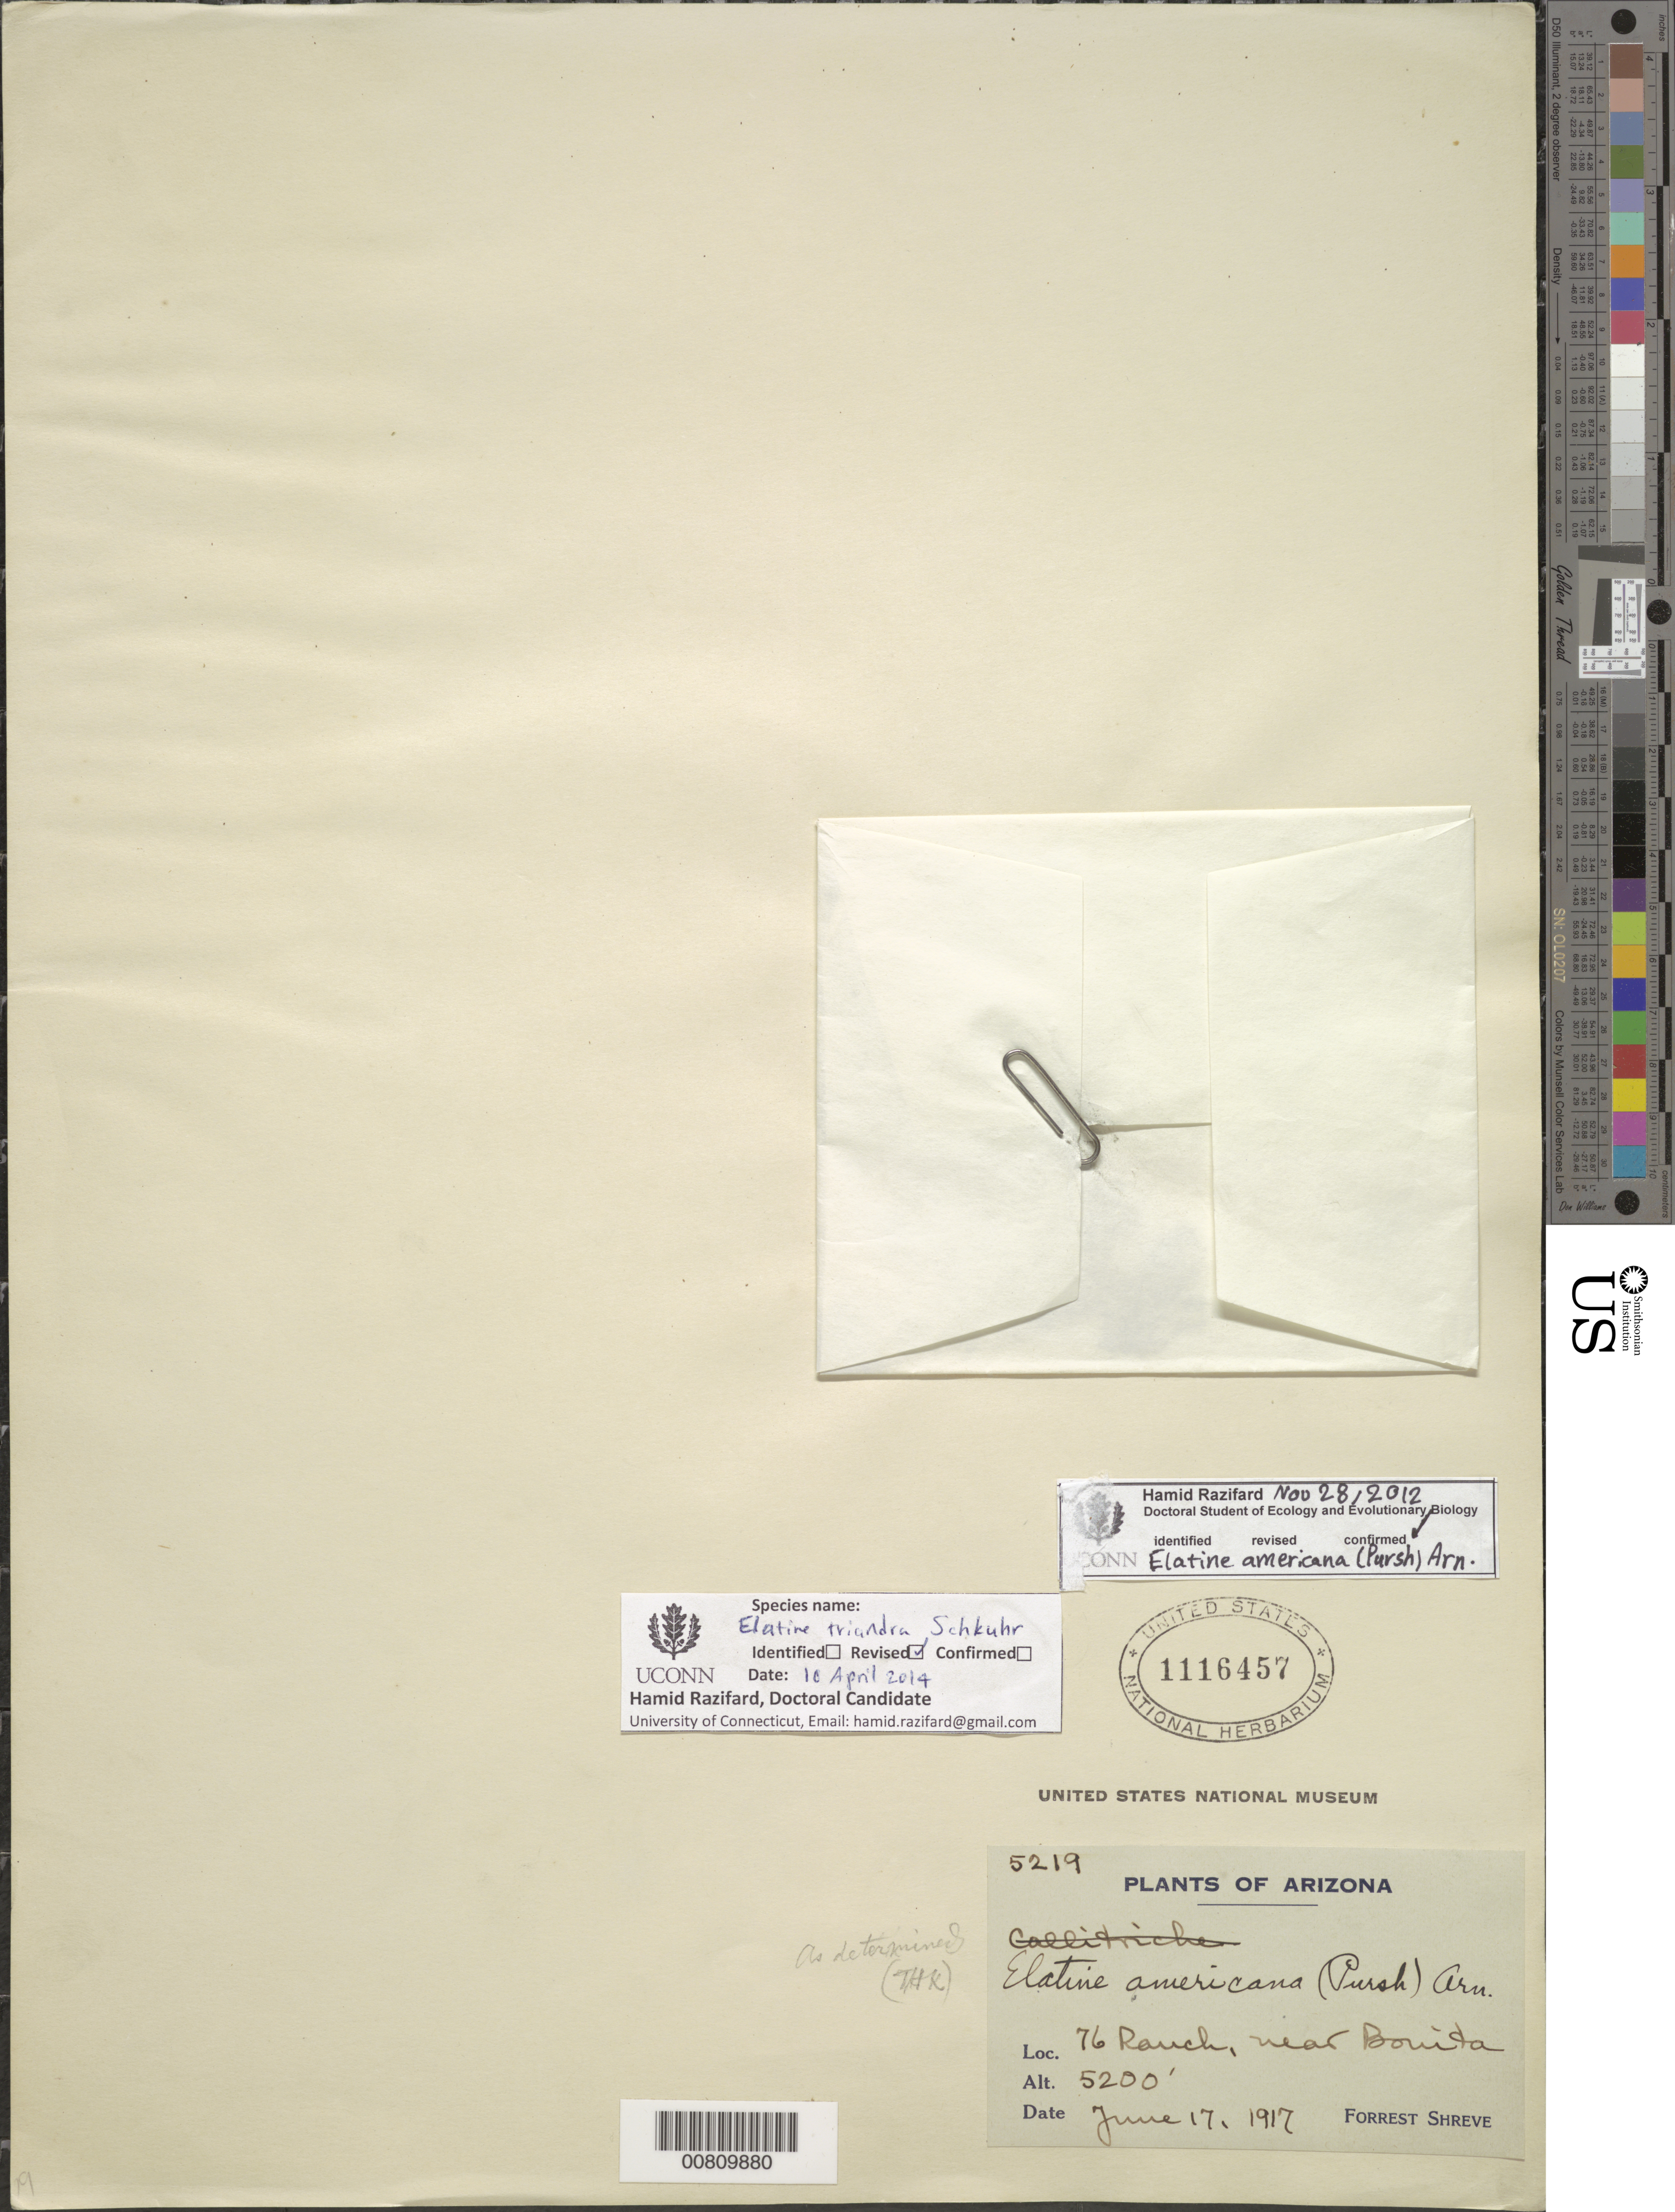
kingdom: Plantae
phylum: Tracheophyta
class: Magnoliopsida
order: Malpighiales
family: Elatinaceae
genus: Elatine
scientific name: Elatine triandra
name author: Schkuhr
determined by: Razifard, Hamid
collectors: F. Shreve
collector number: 5219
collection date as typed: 17 Jun 1917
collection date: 1917-06-17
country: United States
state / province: Arizona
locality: Near Bonita.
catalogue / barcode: US 1116457